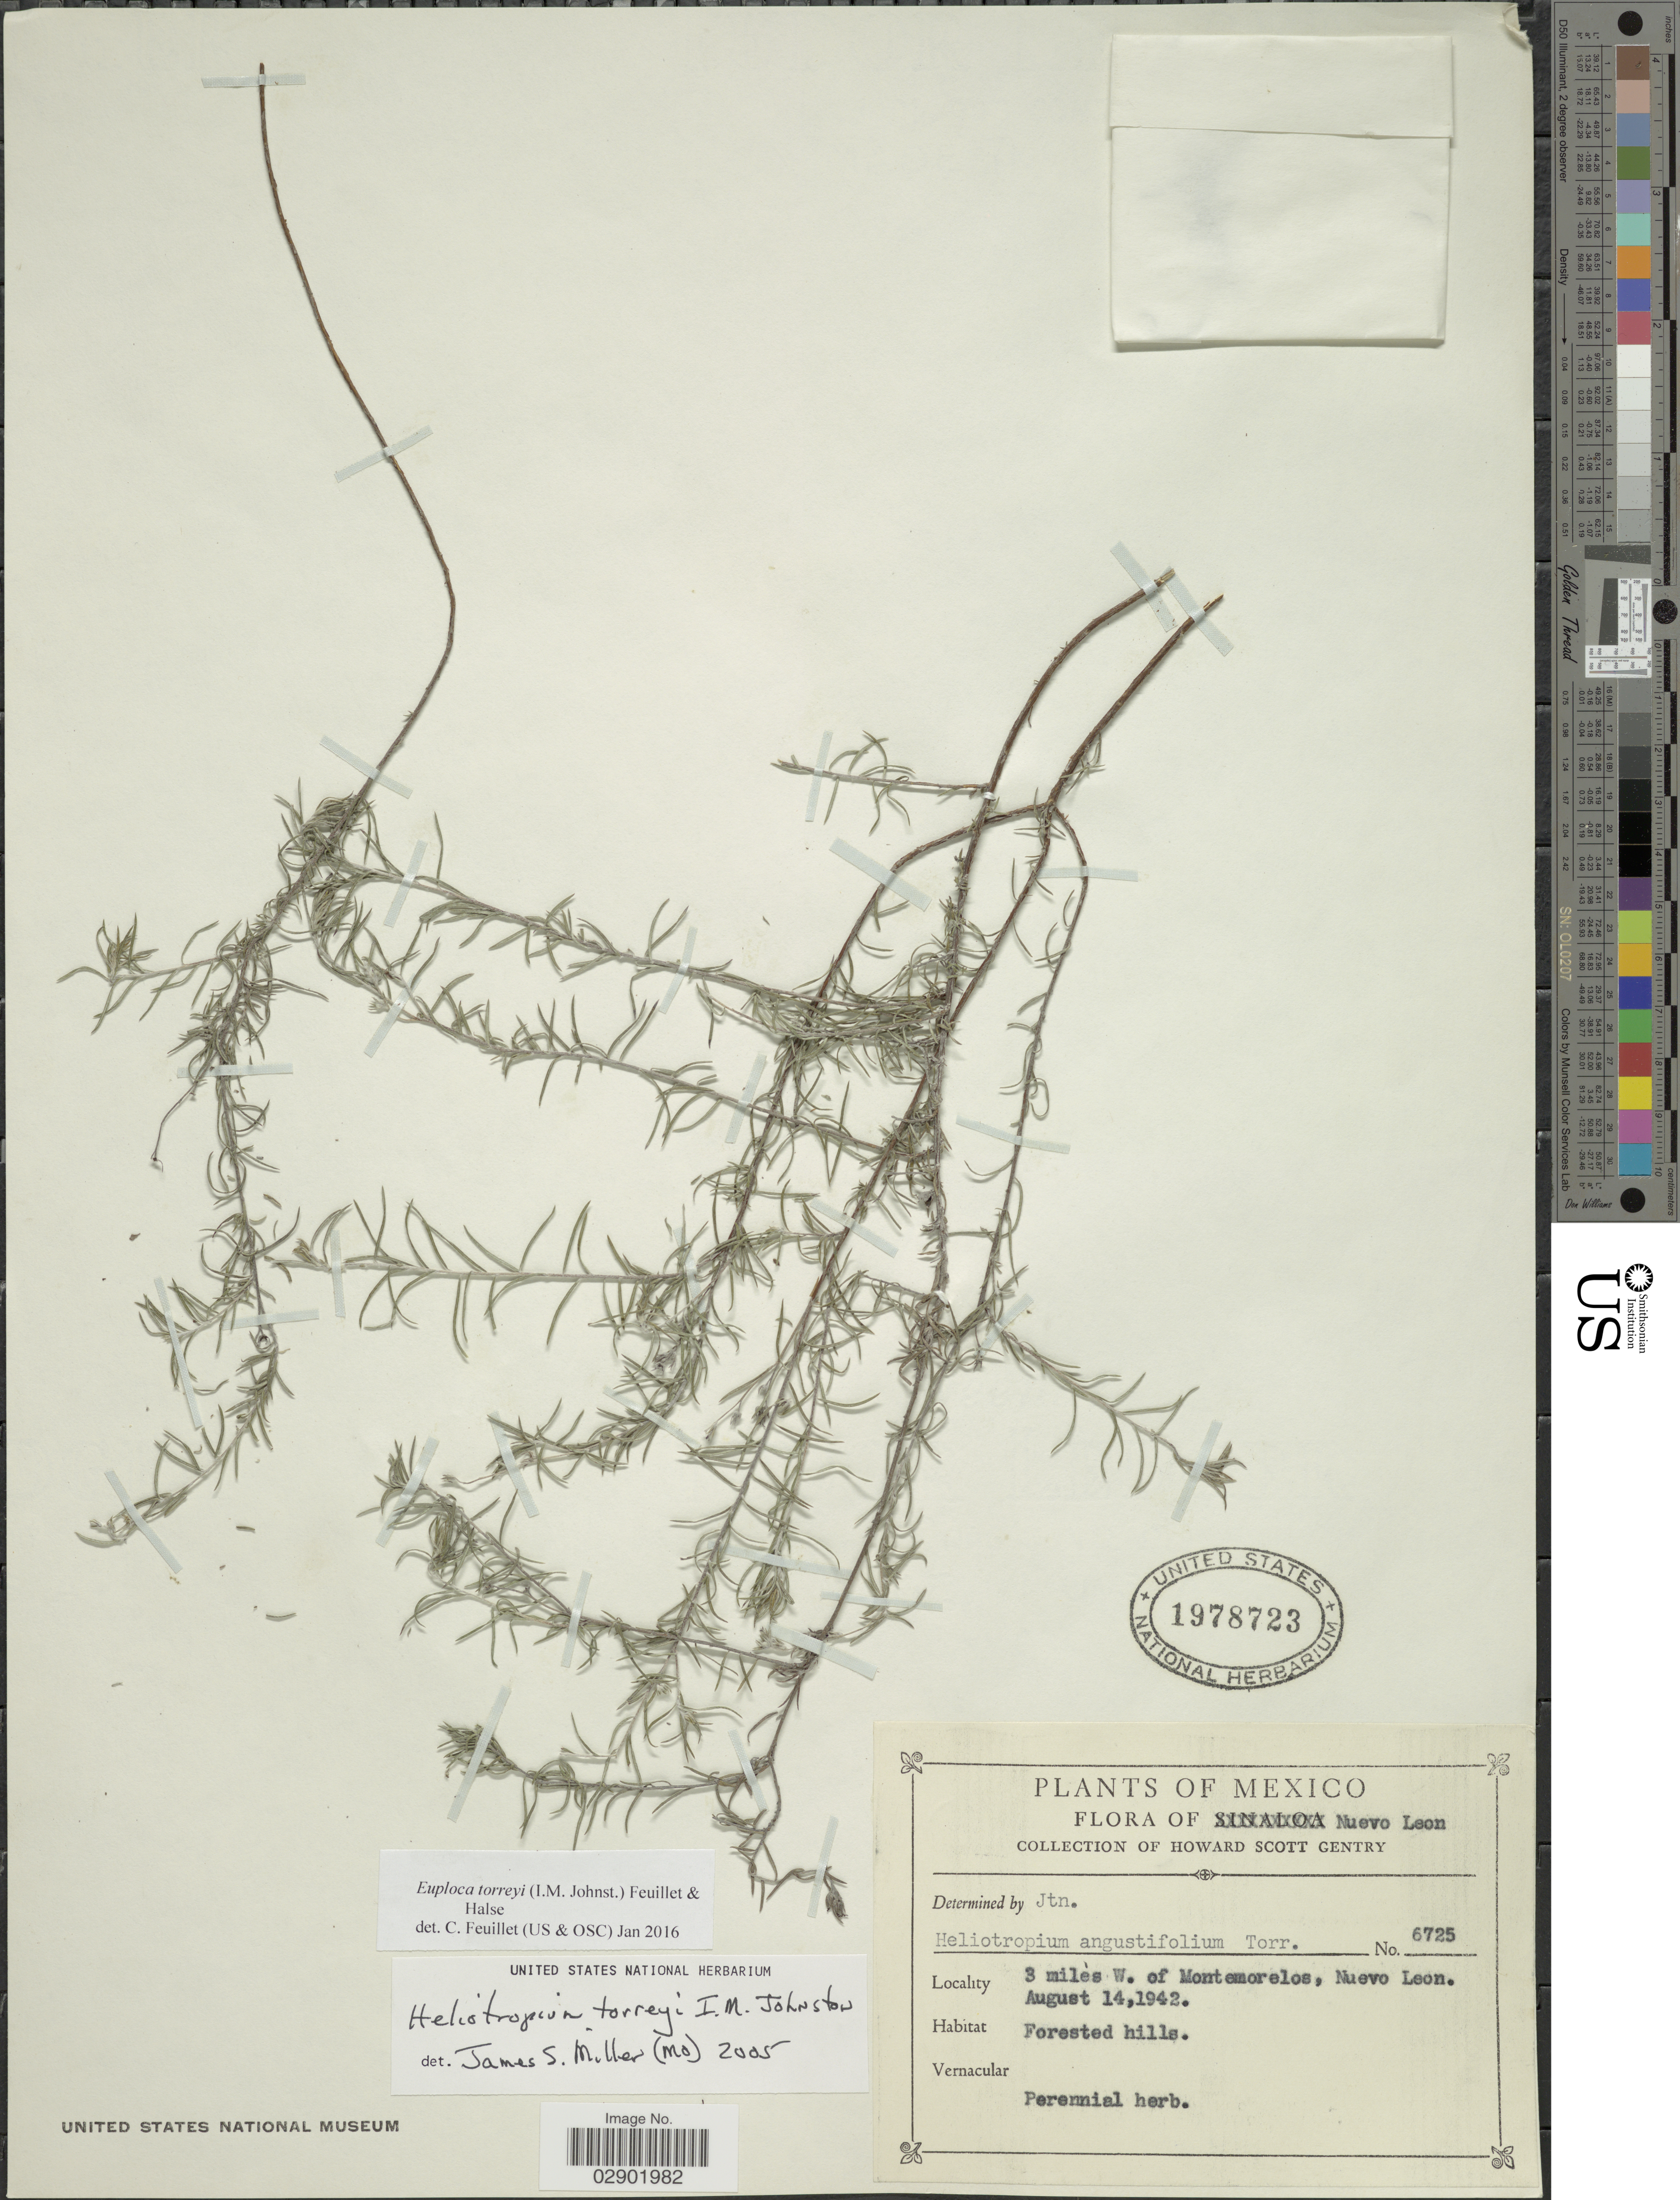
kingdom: Plantae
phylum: Tracheophyta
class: Magnoliopsida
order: Boraginales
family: Heliotropiaceae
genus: Euploca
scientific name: Euploca torreyi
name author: (I.M. Johnst.) Feuillet & Halse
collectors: H. S. Gentry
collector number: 6725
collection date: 1942-08-14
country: Mexico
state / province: Nuevo León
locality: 3 miles W. of Montemorelos.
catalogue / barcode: US 1978723